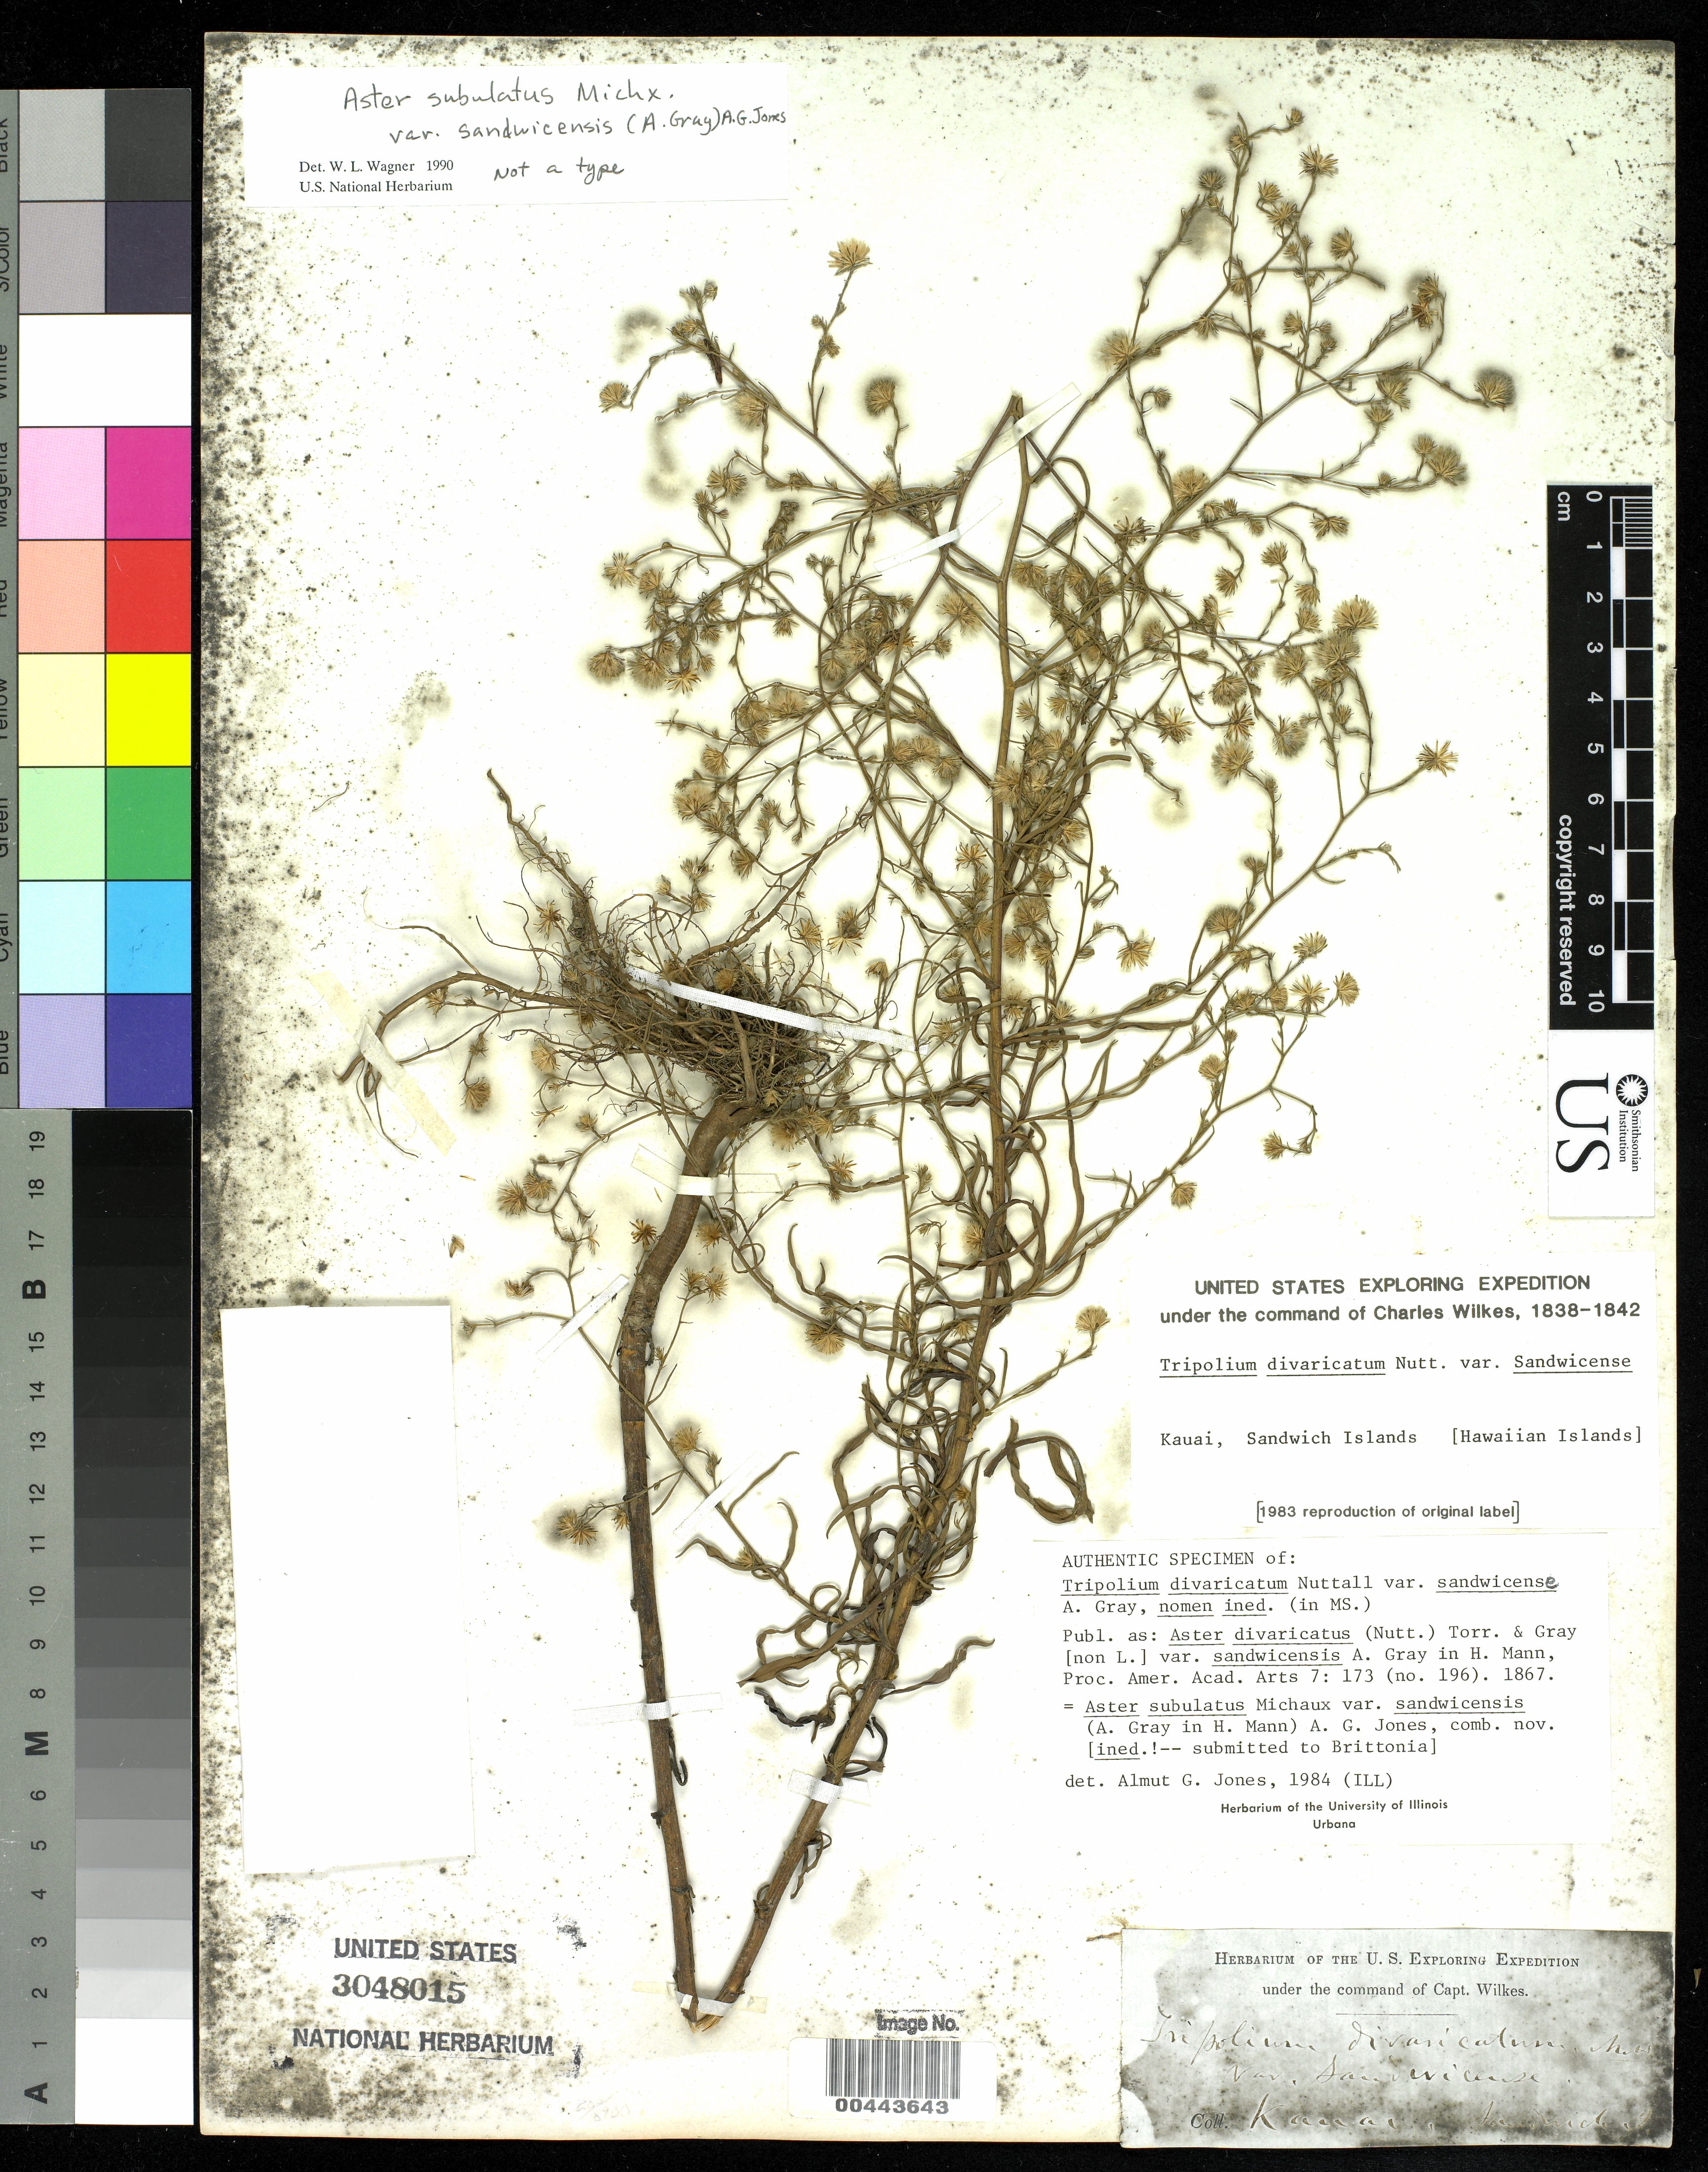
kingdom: Plantae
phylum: Tracheophyta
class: Magnoliopsida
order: Asterales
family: Asteraceae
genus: Symphyotrichum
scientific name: Symphyotrichum squamatum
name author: (Spreng.) G.L. Nesom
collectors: Wilkes Explor. Exped.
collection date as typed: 1838 to -- --- 1842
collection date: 1838/1842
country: United States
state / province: Hawaii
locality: Sandwich Islands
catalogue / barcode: US 3048015